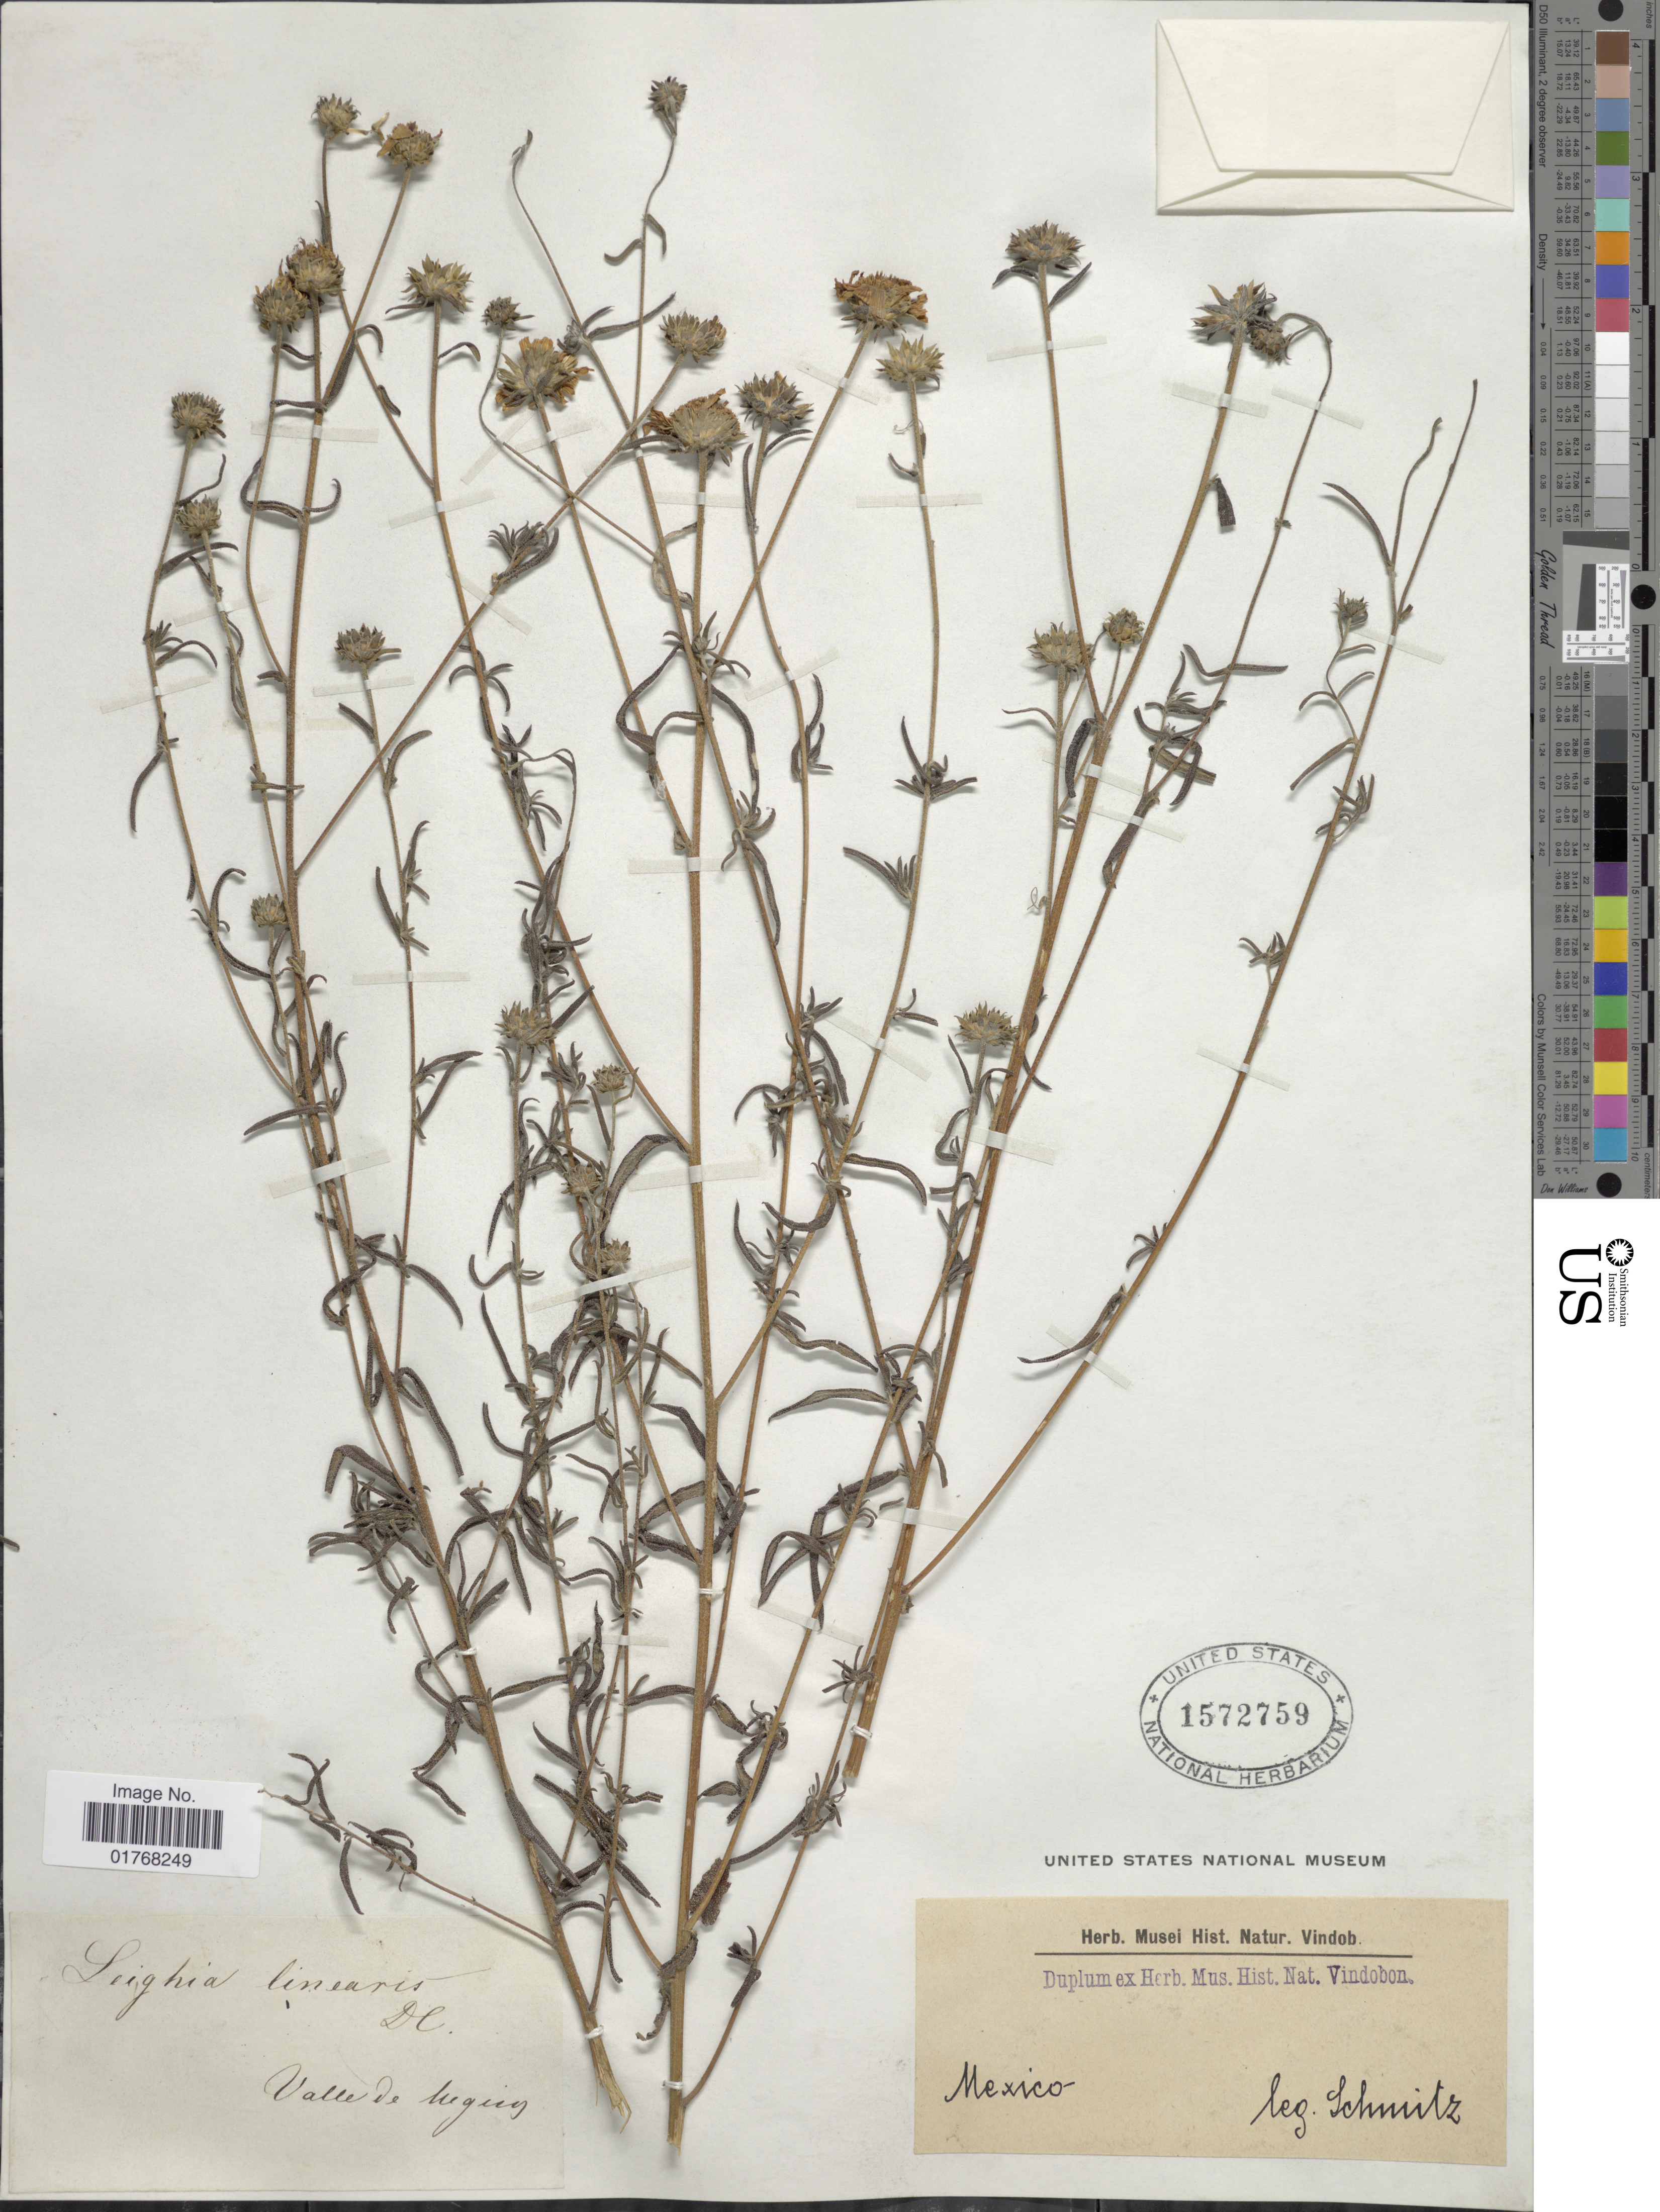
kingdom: Plantae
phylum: Tracheophyta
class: Magnoliopsida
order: Asterales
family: Asteraceae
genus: Viguiera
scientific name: Viguiera linearis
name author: (Cav.) Sch. Bip.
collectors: -. Schmitz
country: Mexico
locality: Valle de Mejico.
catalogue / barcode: US 1572759